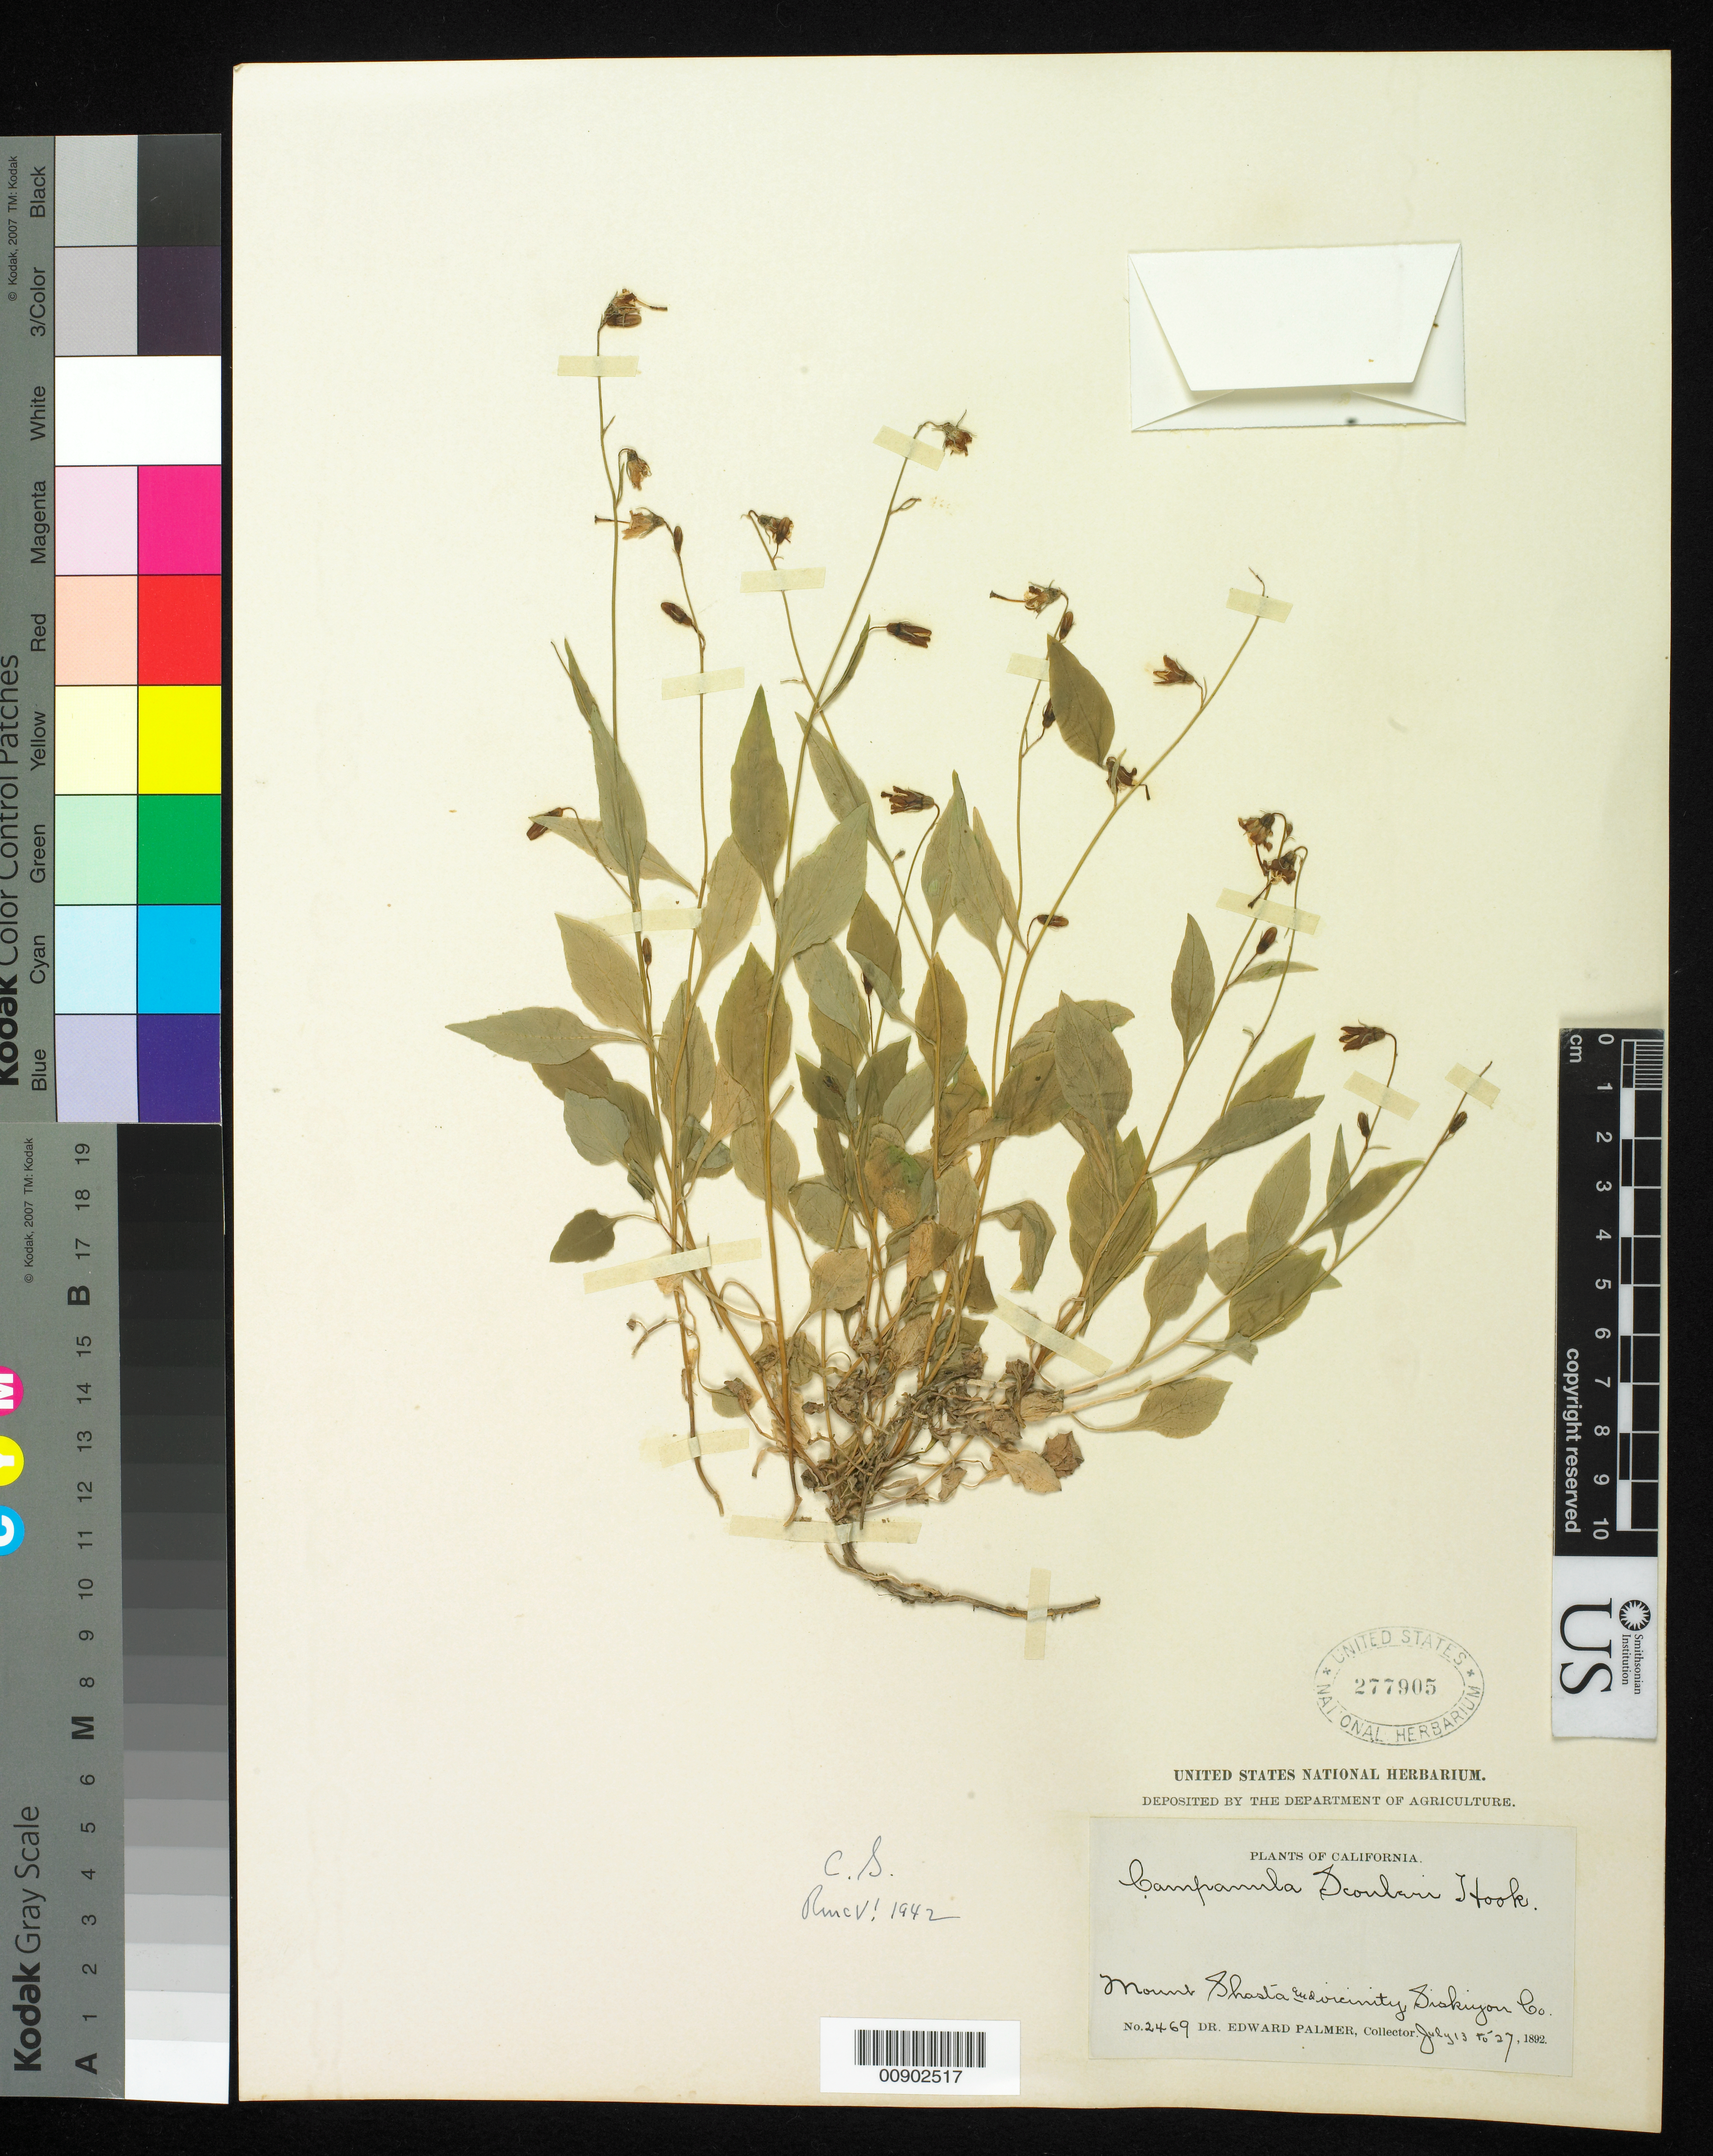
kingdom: Plantae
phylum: Tracheophyta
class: Magnoliopsida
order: Asterales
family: Campanulaceae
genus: Campanula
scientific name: Campanula scouleri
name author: Hook.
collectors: E. Palmer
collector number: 2469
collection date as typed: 13 Jul 1892 to 27 Jul 1892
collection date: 1892-07-13/1892-07-27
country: United States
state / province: California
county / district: Siskiyou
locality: Mount Shasta and vicinity, Siskiyou County, California.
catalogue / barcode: US 277905